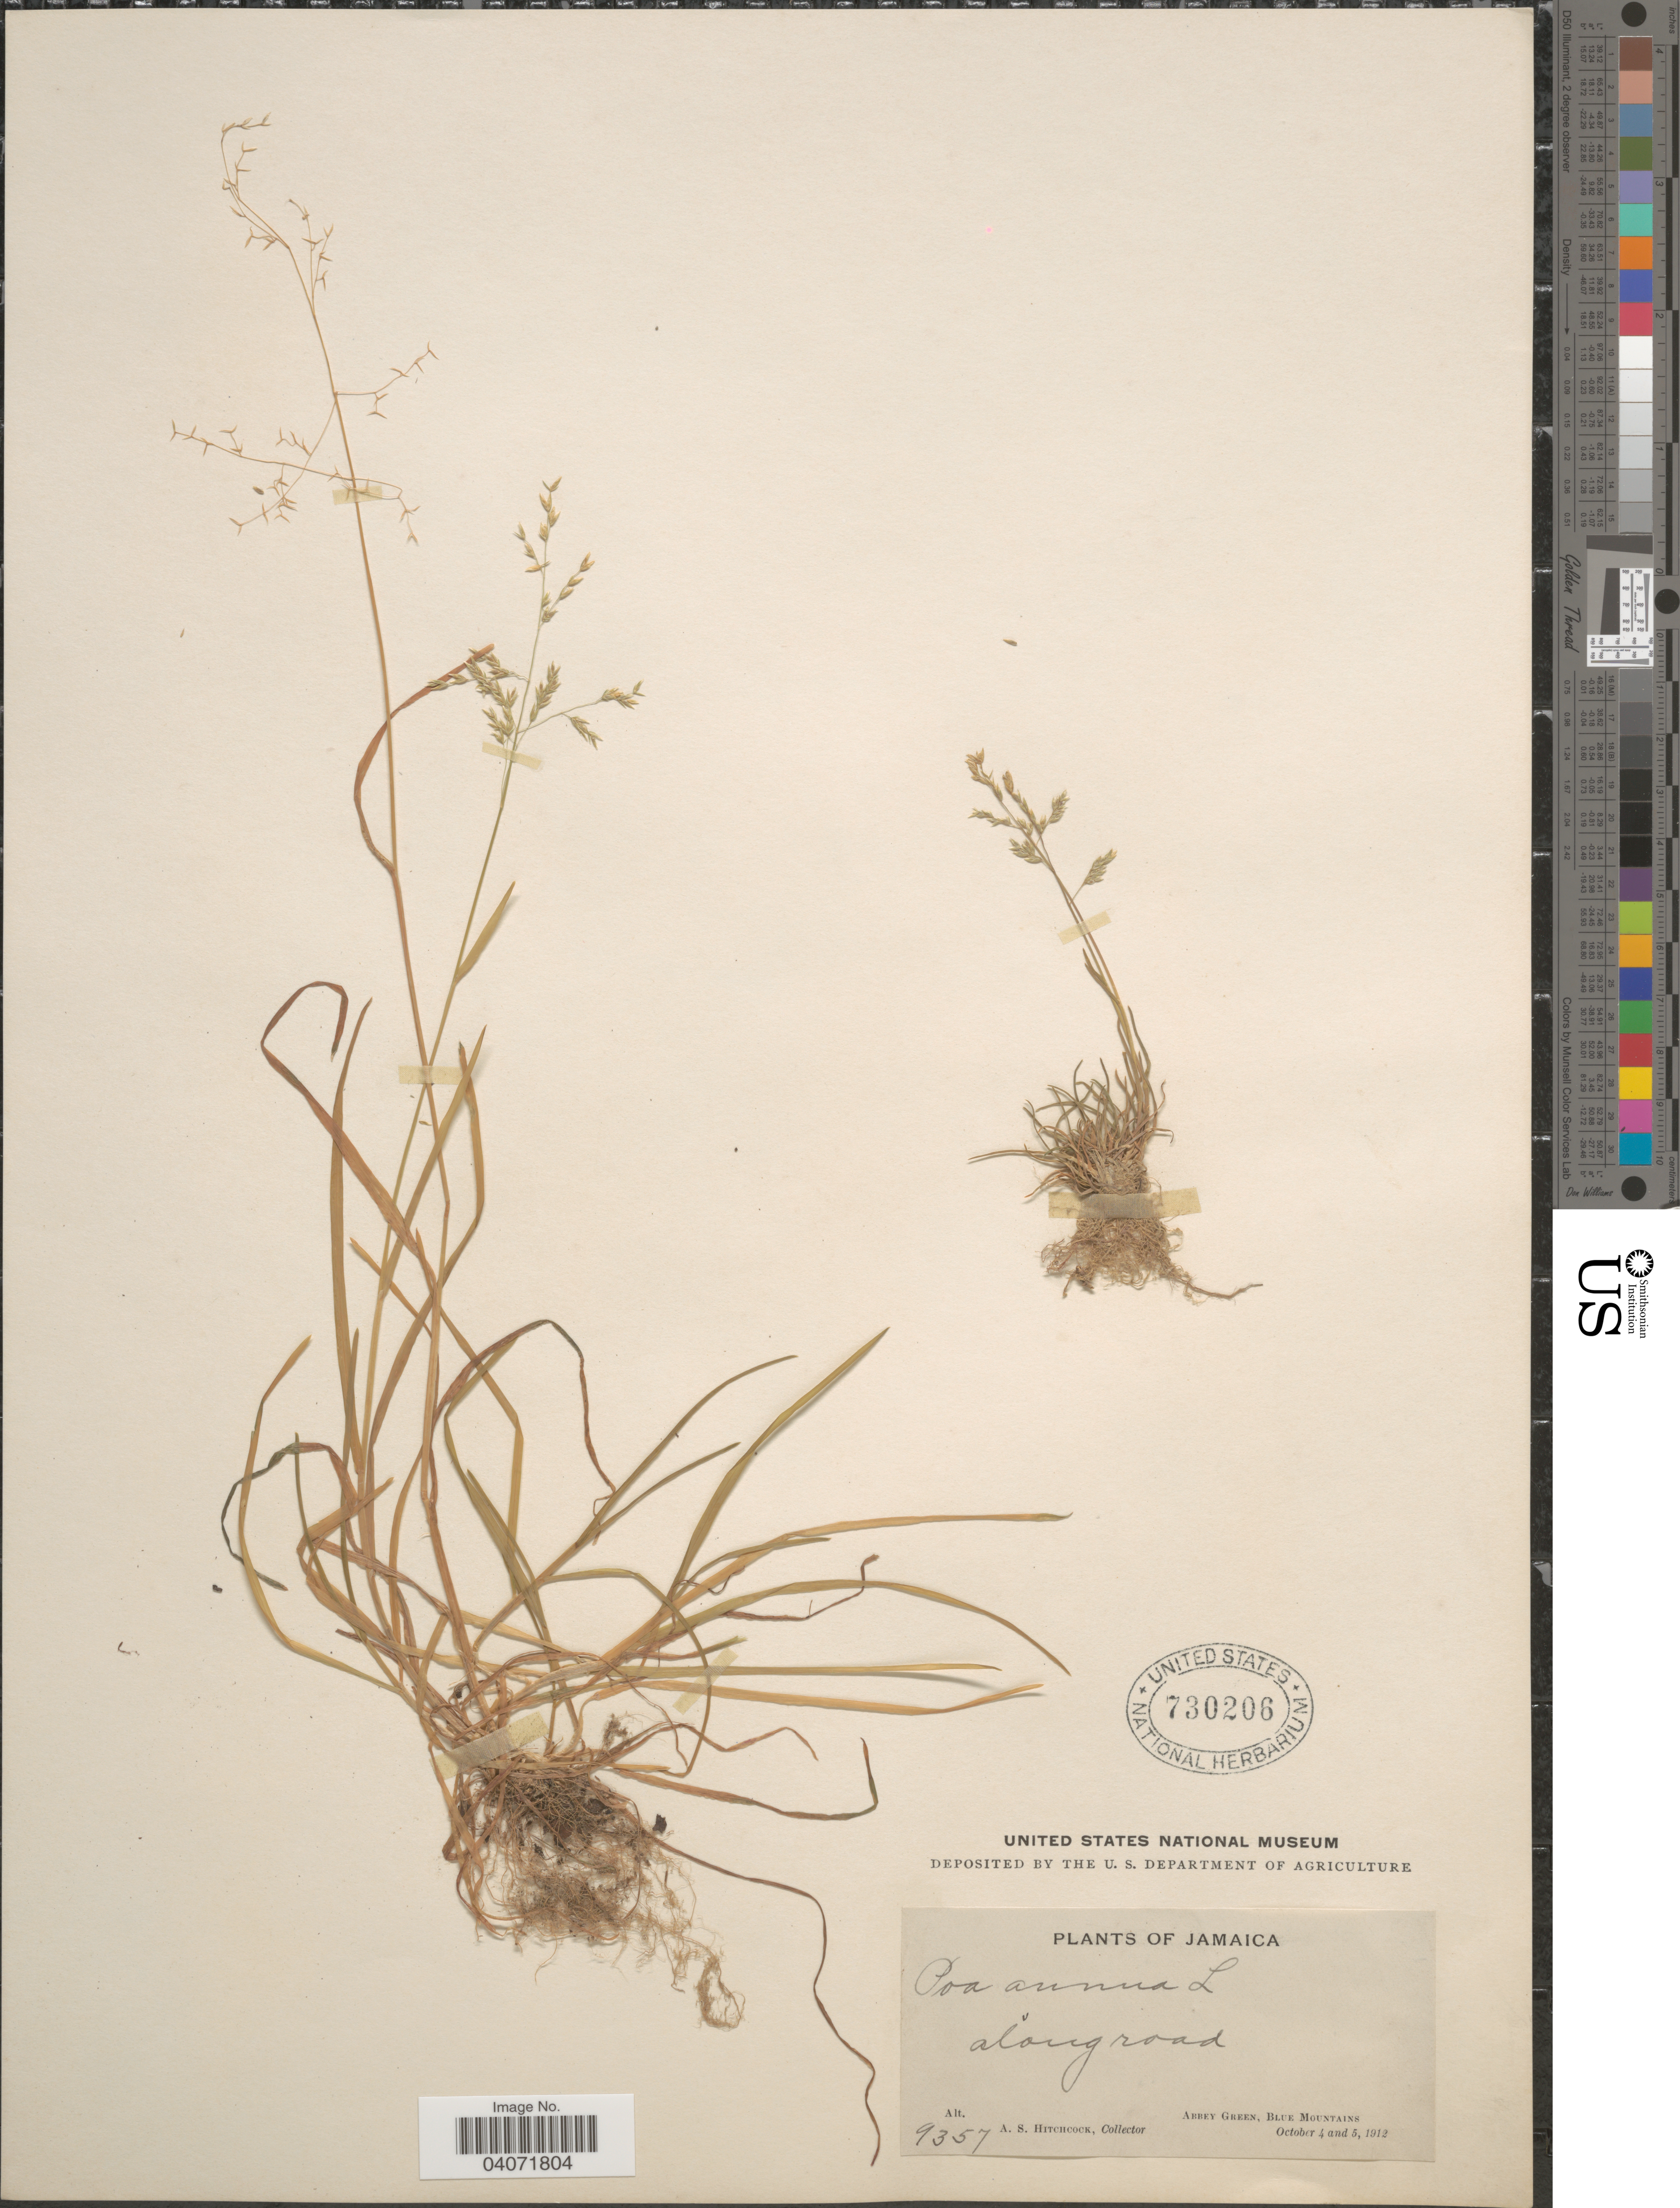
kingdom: Plantae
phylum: Tracheophyta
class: Liliopsida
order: Poales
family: Poaceae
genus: Poa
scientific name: Poa annua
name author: L.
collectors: A. S. Hitchcock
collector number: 9357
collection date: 1912-10-04/1912-10-05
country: Jamaica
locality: Along road. Abbey Green, Blue Mountains.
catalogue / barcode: US 730206